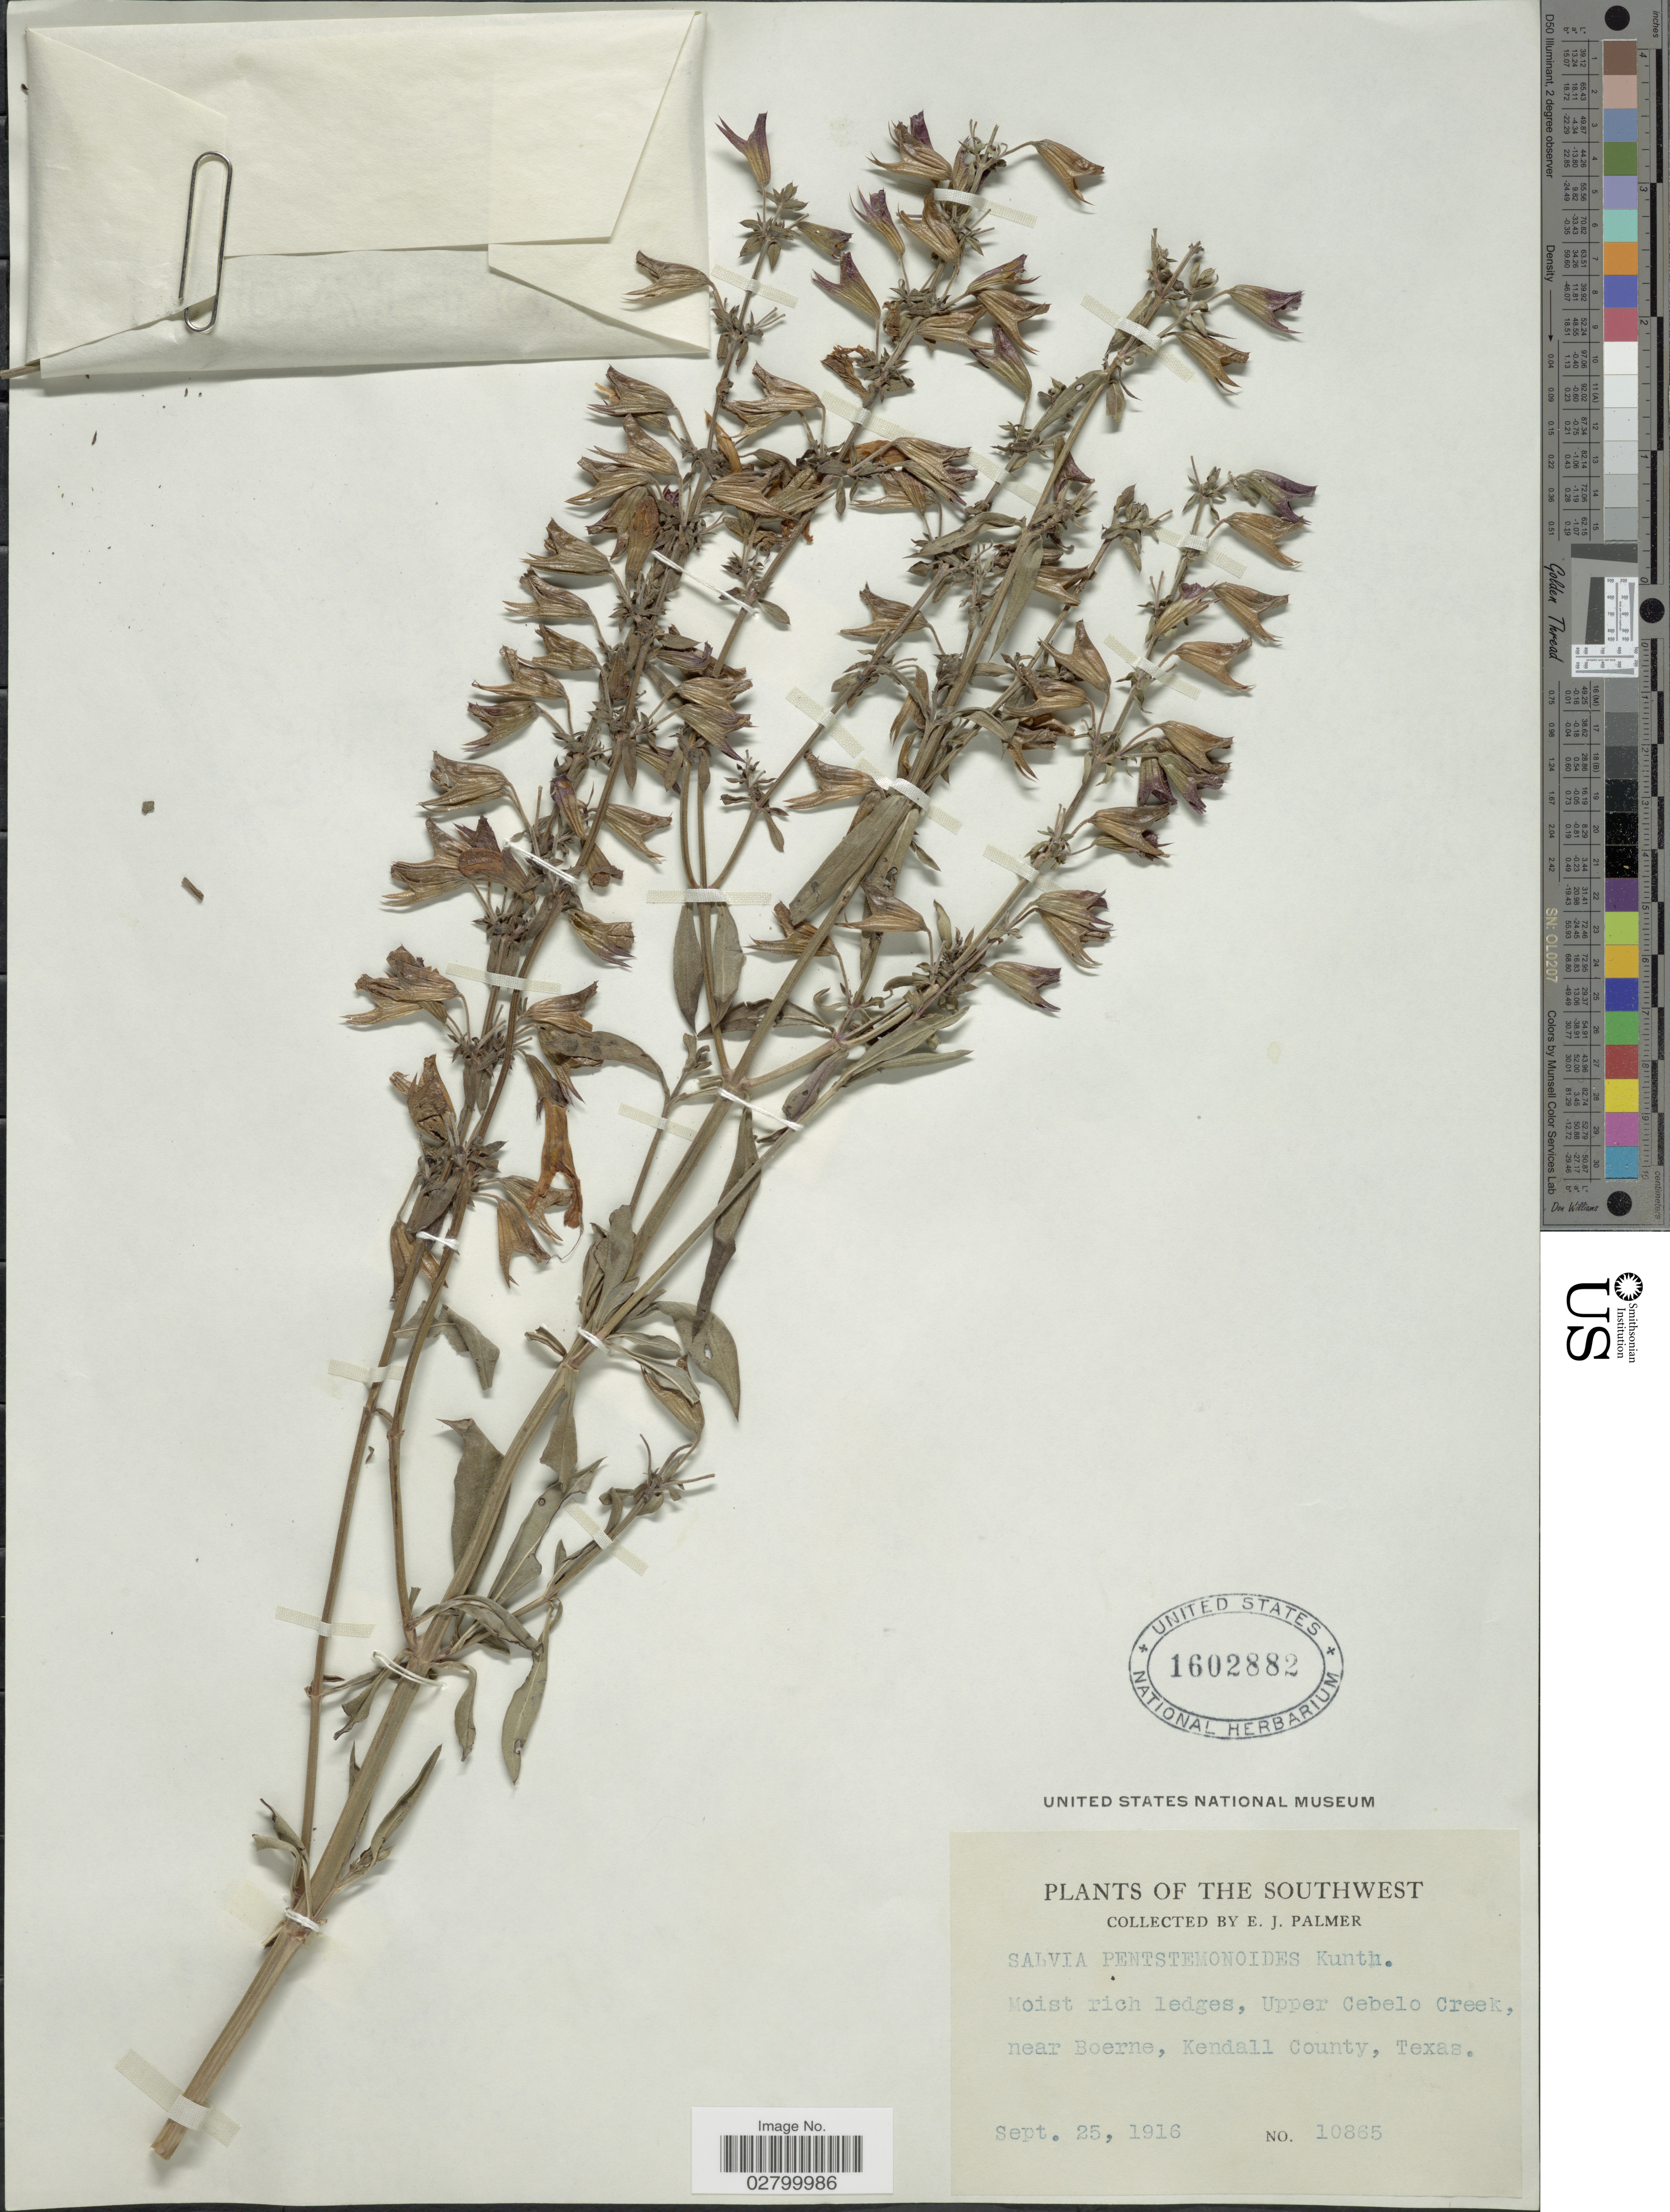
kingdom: Plantae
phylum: Tracheophyta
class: Magnoliopsida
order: Lamiales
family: Lamiaceae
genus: Salvia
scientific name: Salvia pentstemonoides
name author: K. Koch & C.D. Bouché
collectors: E. J. Palmer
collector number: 10865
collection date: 1916-09-25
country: United States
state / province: Texas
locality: Southwest. Moist rich ledges, Upper Cebelo Creek, near Boerne, Kendall County.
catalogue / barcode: US 1602882